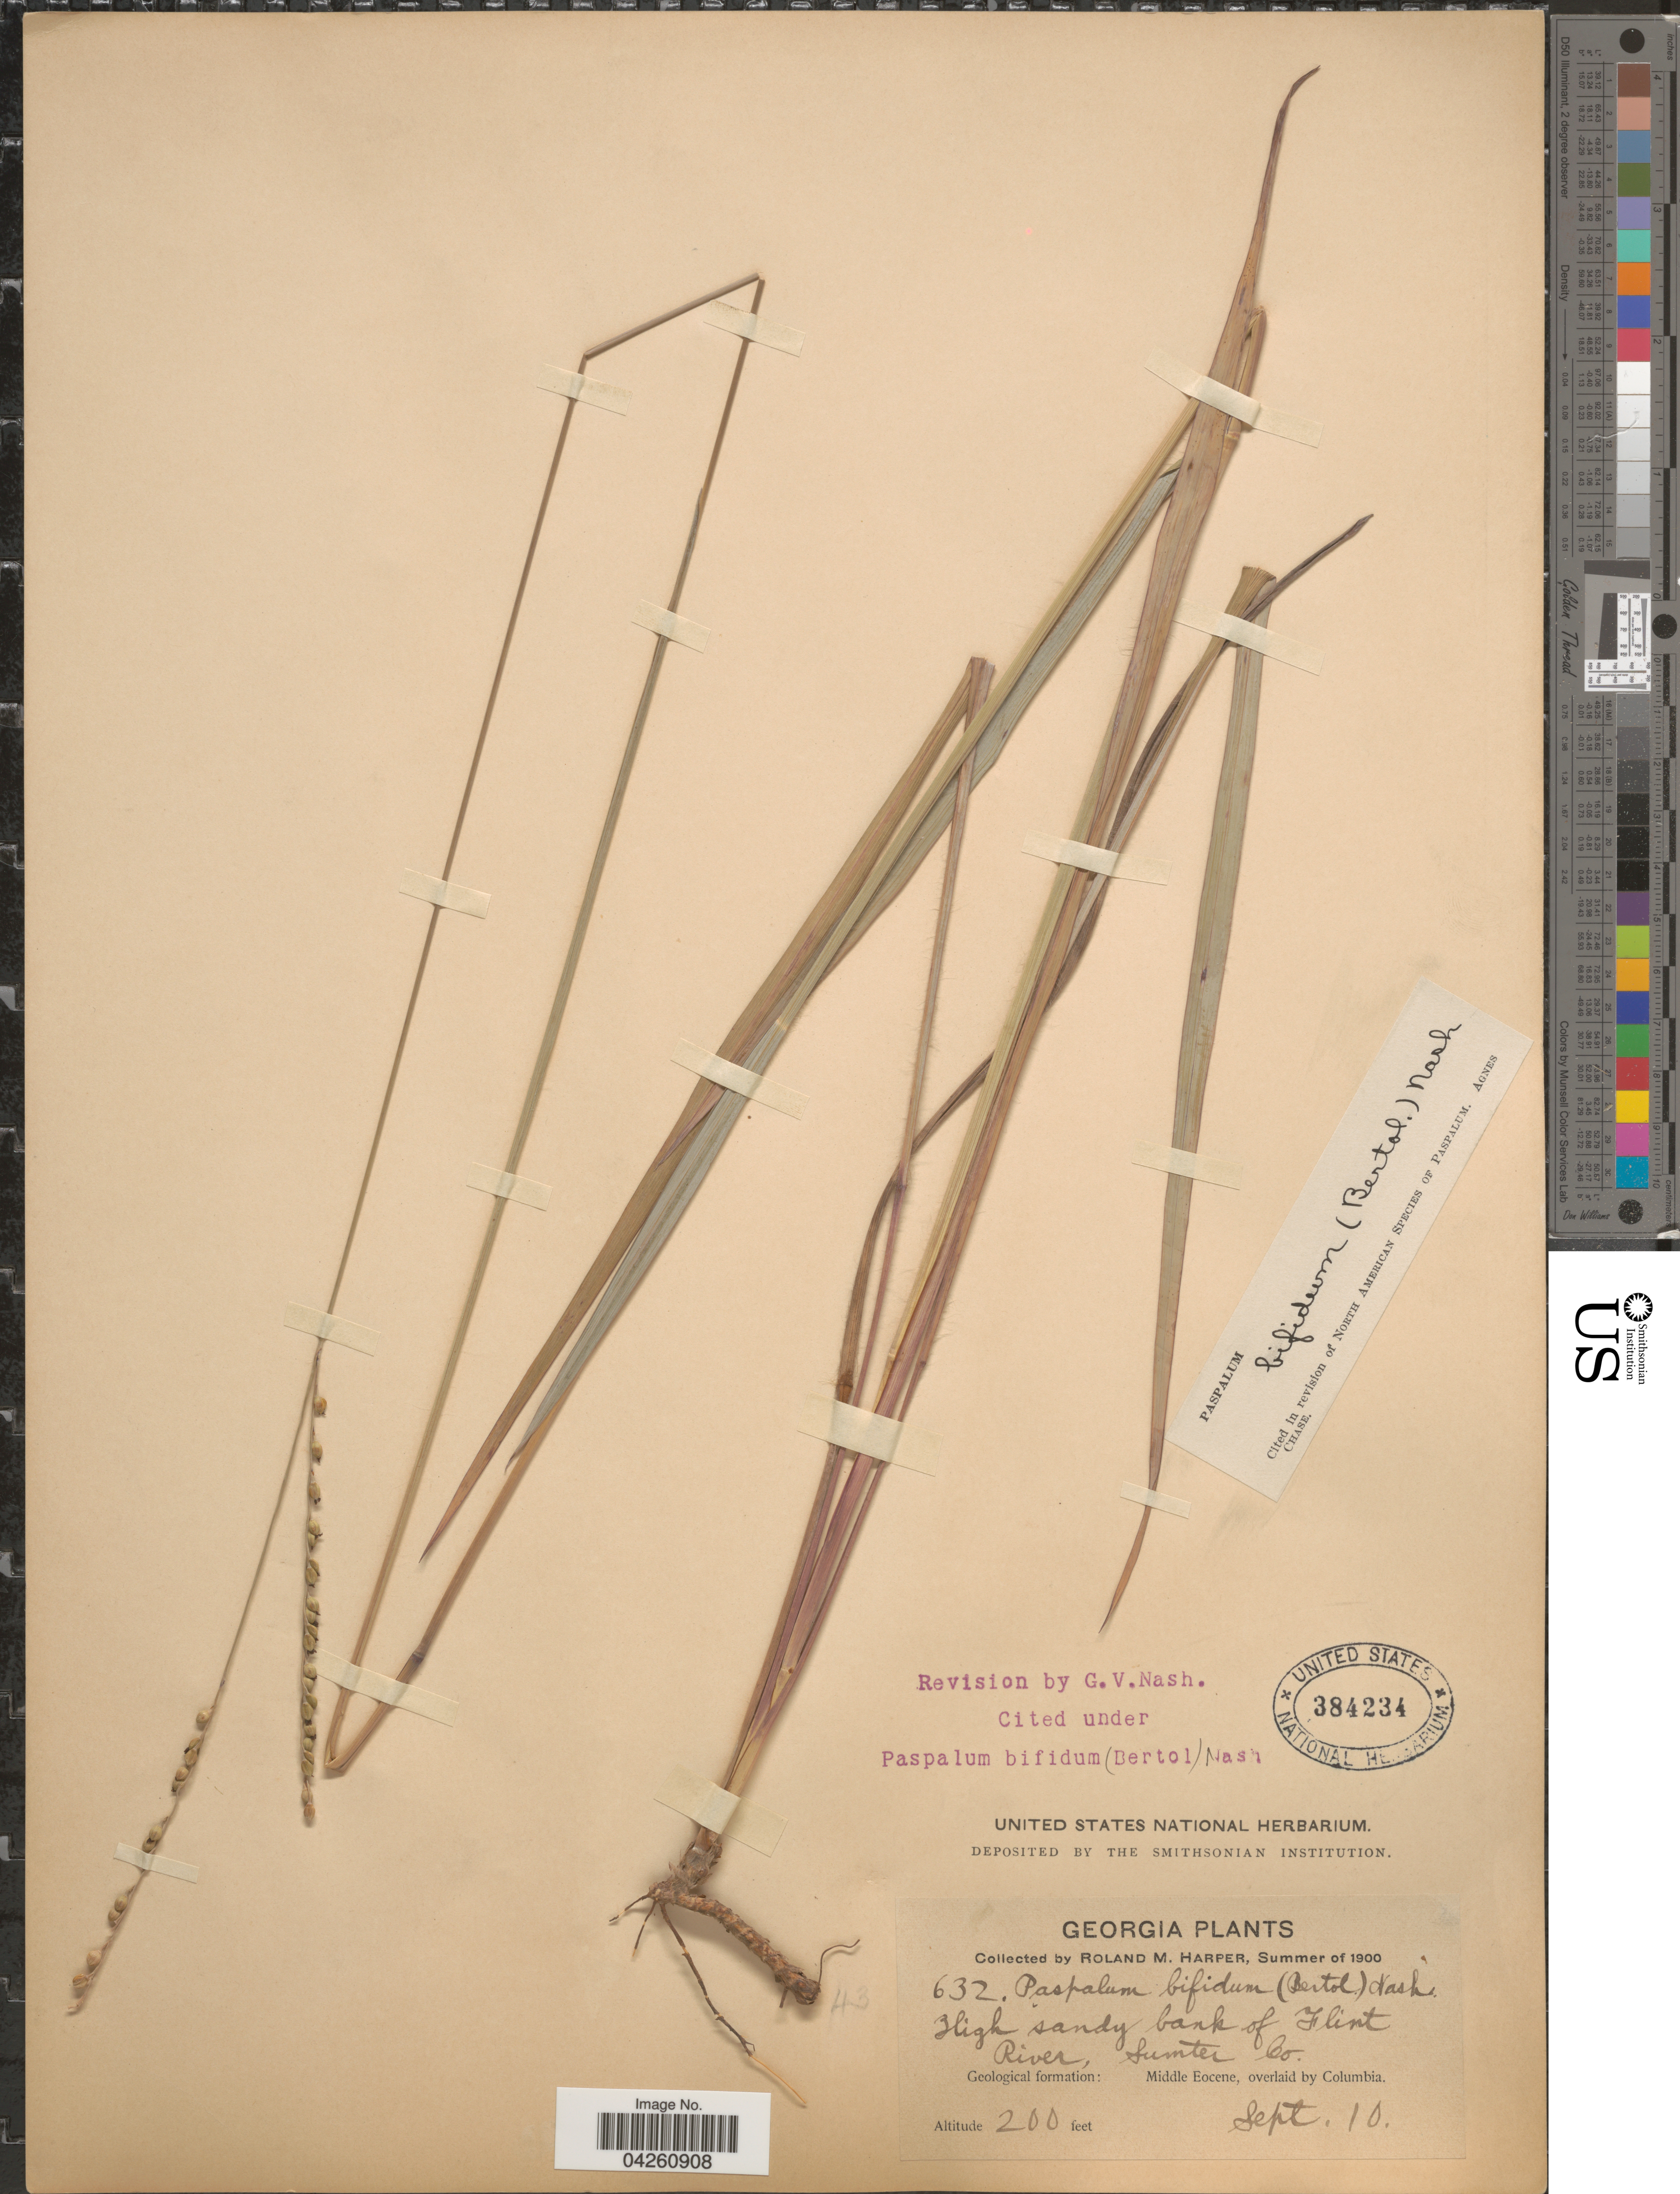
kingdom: Plantae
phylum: Tracheophyta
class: Liliopsida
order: Poales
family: Poaceae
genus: Paspalum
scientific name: Paspalum bifidum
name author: (Bertol.) Nash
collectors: R. M. Harper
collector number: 632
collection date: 1900-09-10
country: United States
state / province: Georgia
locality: High sandy bank of Flint River, Sumter Co. Geological formation: Middle Eocene, overlaid by Columbia.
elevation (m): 61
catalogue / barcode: US 384234